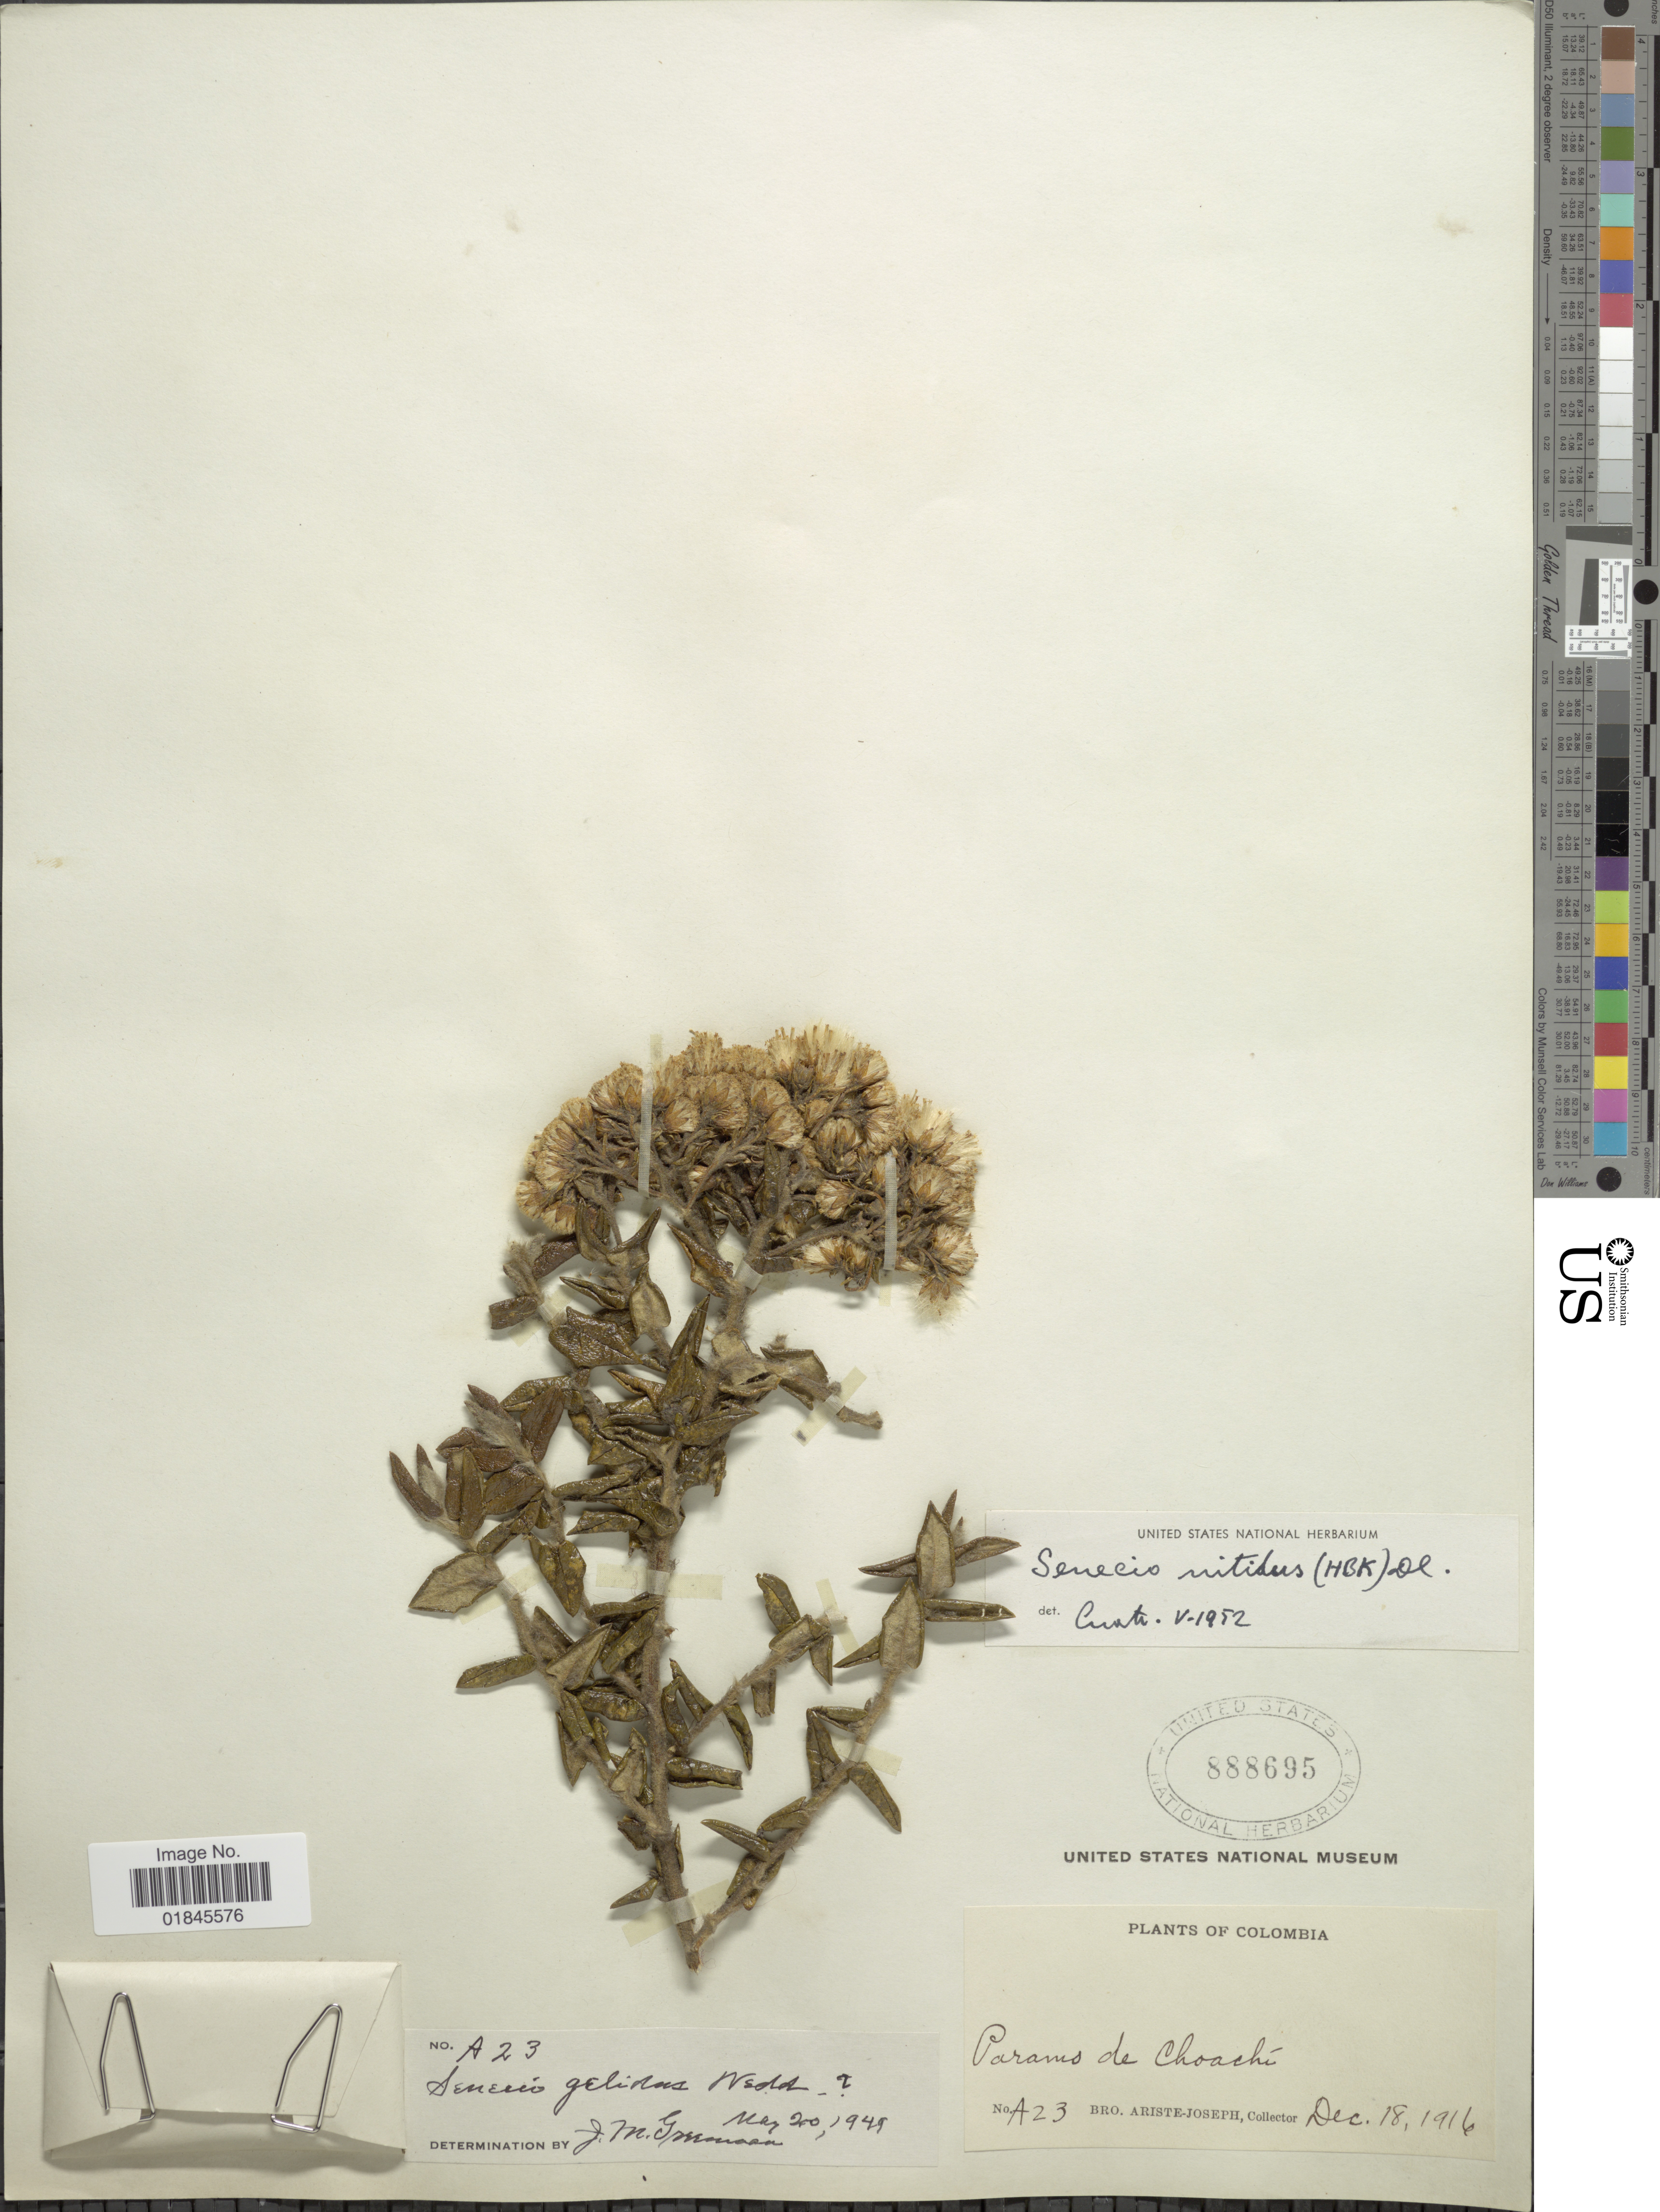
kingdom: Plantae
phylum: Tracheophyta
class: Magnoliopsida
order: Asterales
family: Asteraceae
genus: Pentacalia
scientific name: Pentacalia nitida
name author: (Kunth) Cuatrec.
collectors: Bro. Ariste-Joseph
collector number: A23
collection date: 1916-12-18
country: Colombia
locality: Paramo de Choachí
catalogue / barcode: US 888695